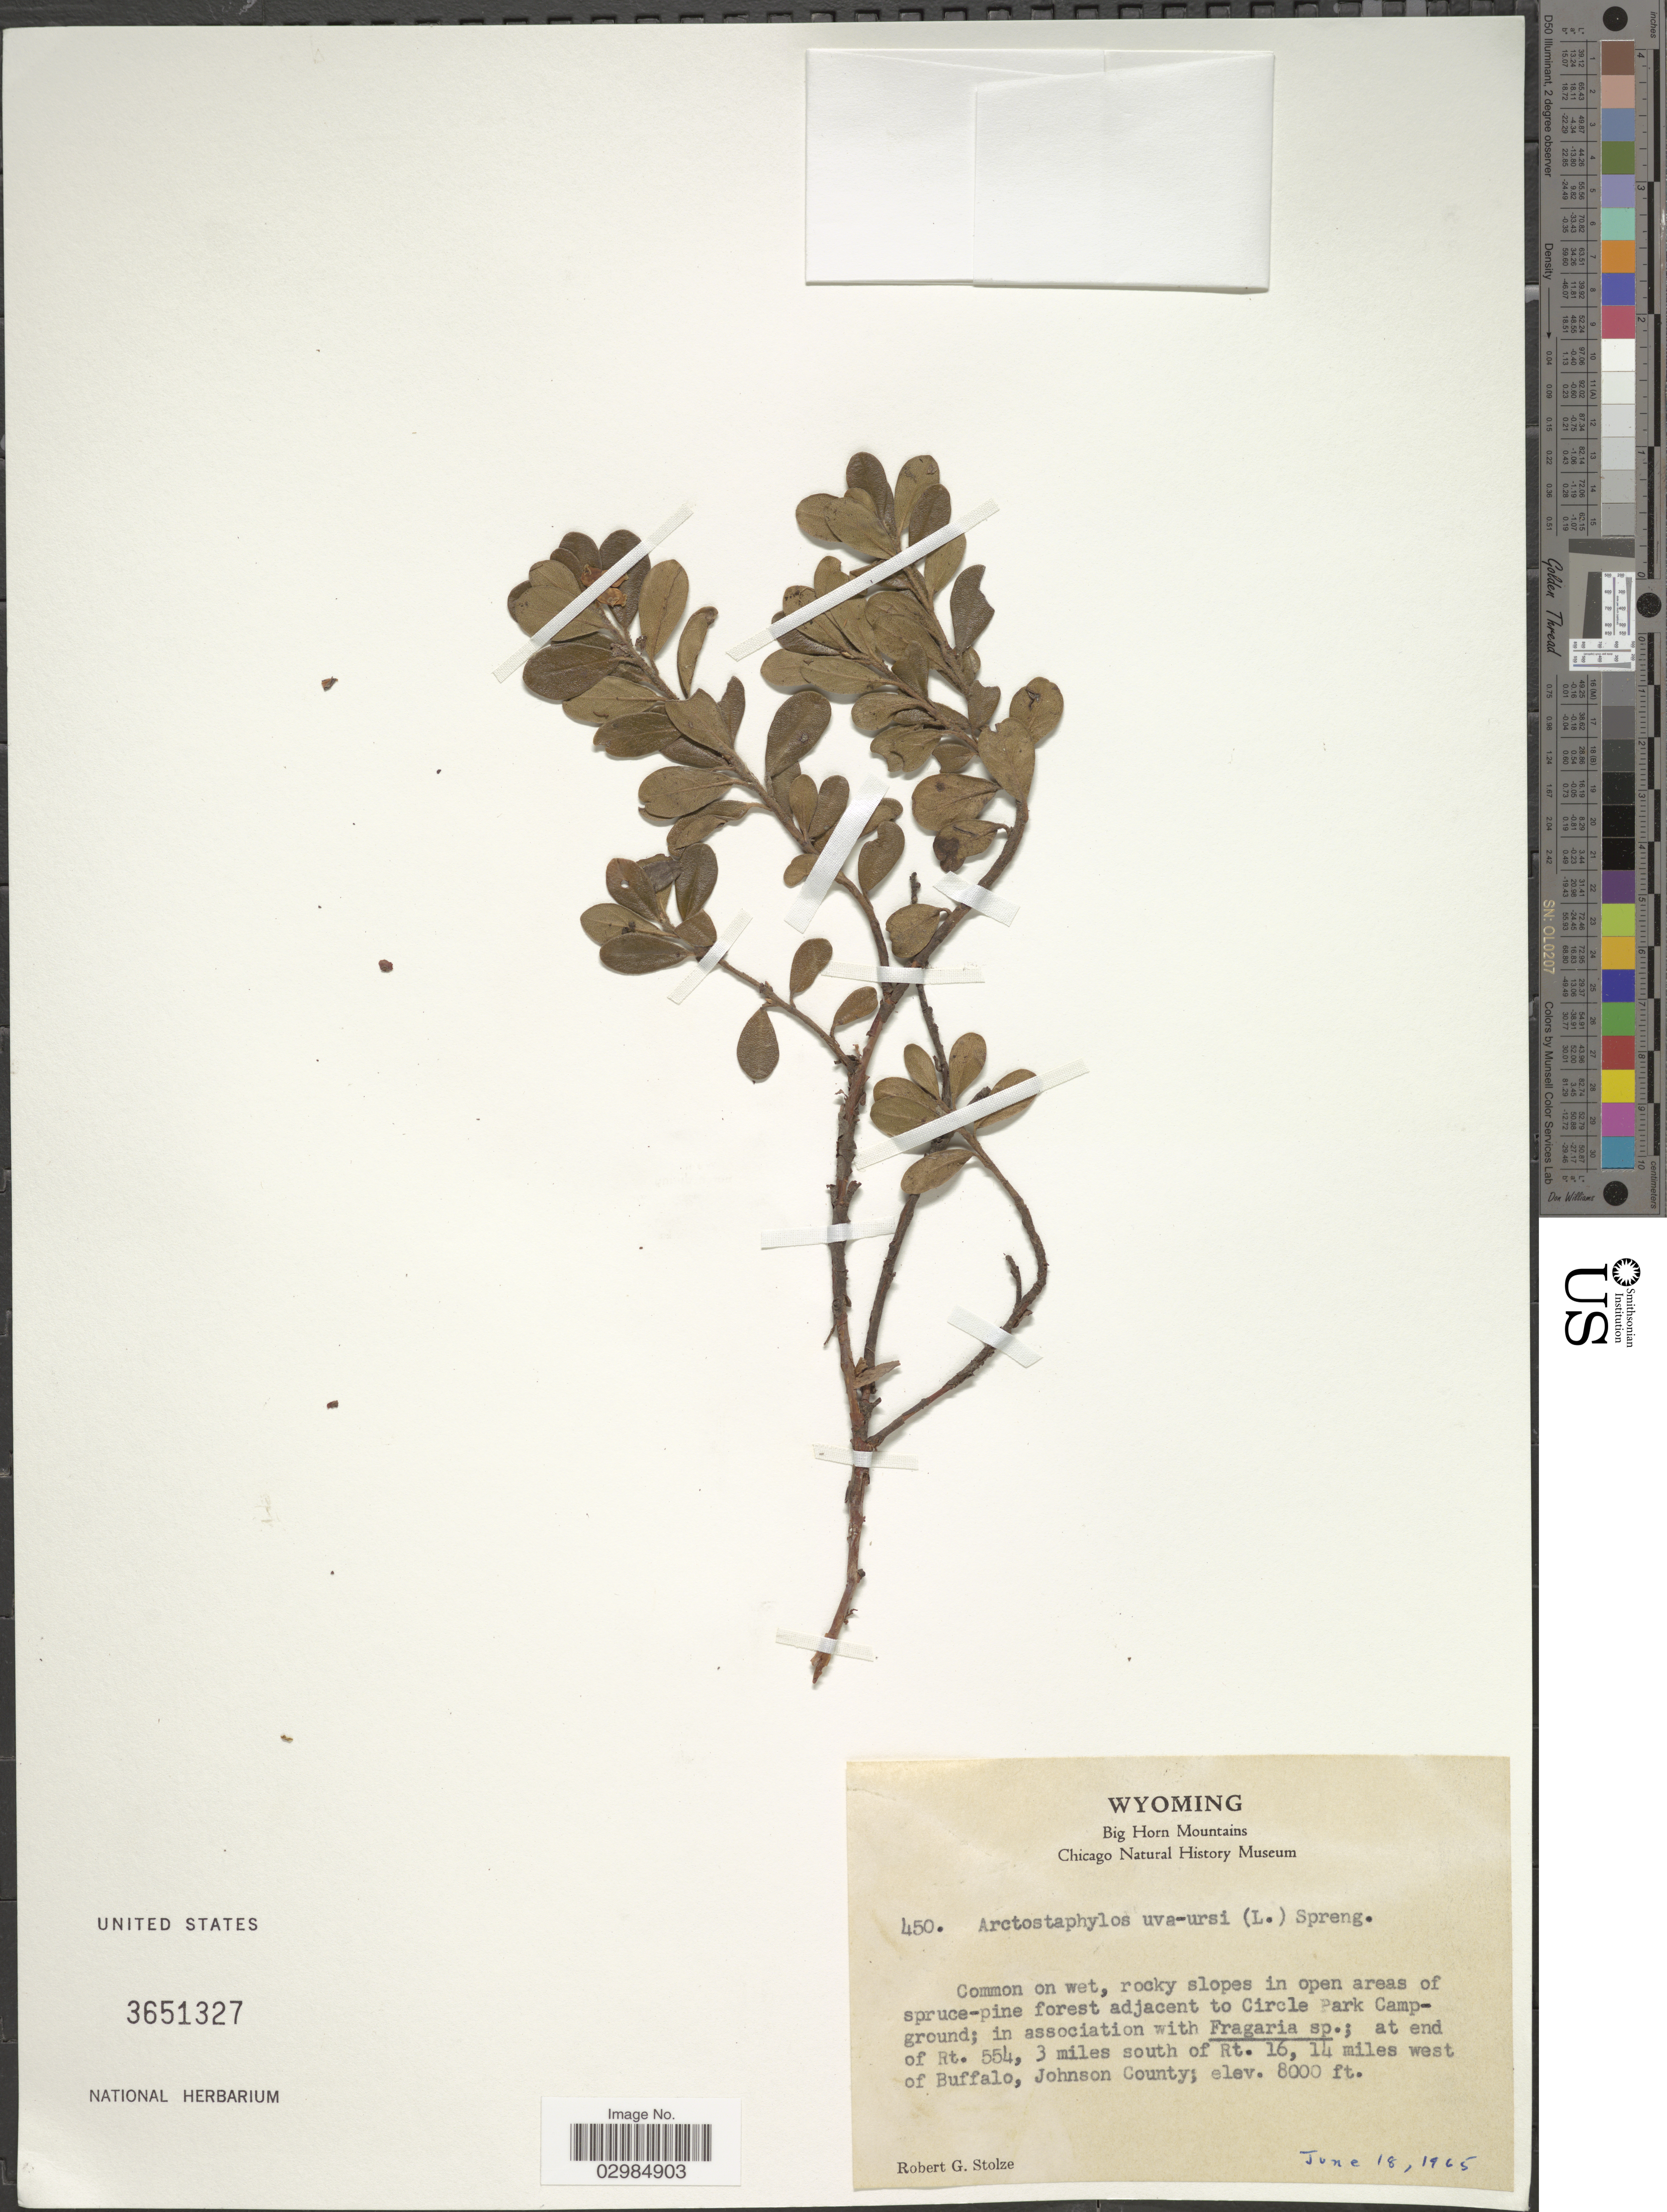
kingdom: Plantae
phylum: Tracheophyta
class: Magnoliopsida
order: Ericales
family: Ericaceae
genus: Arctostaphylos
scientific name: Arctostaphylos uva-ursi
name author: (L.) Spreng.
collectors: R. G. Stolze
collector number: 450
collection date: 1965-06-18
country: United States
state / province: Wyoming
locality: Rocky slopes in open ares of spruce-pine forest adjacent to Circle Park Campground; at end of Rt. 554, 3 miles south of Rt. 16, 14 miles west of Buffalo, Johnson County.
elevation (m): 2438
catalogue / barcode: US 3651327